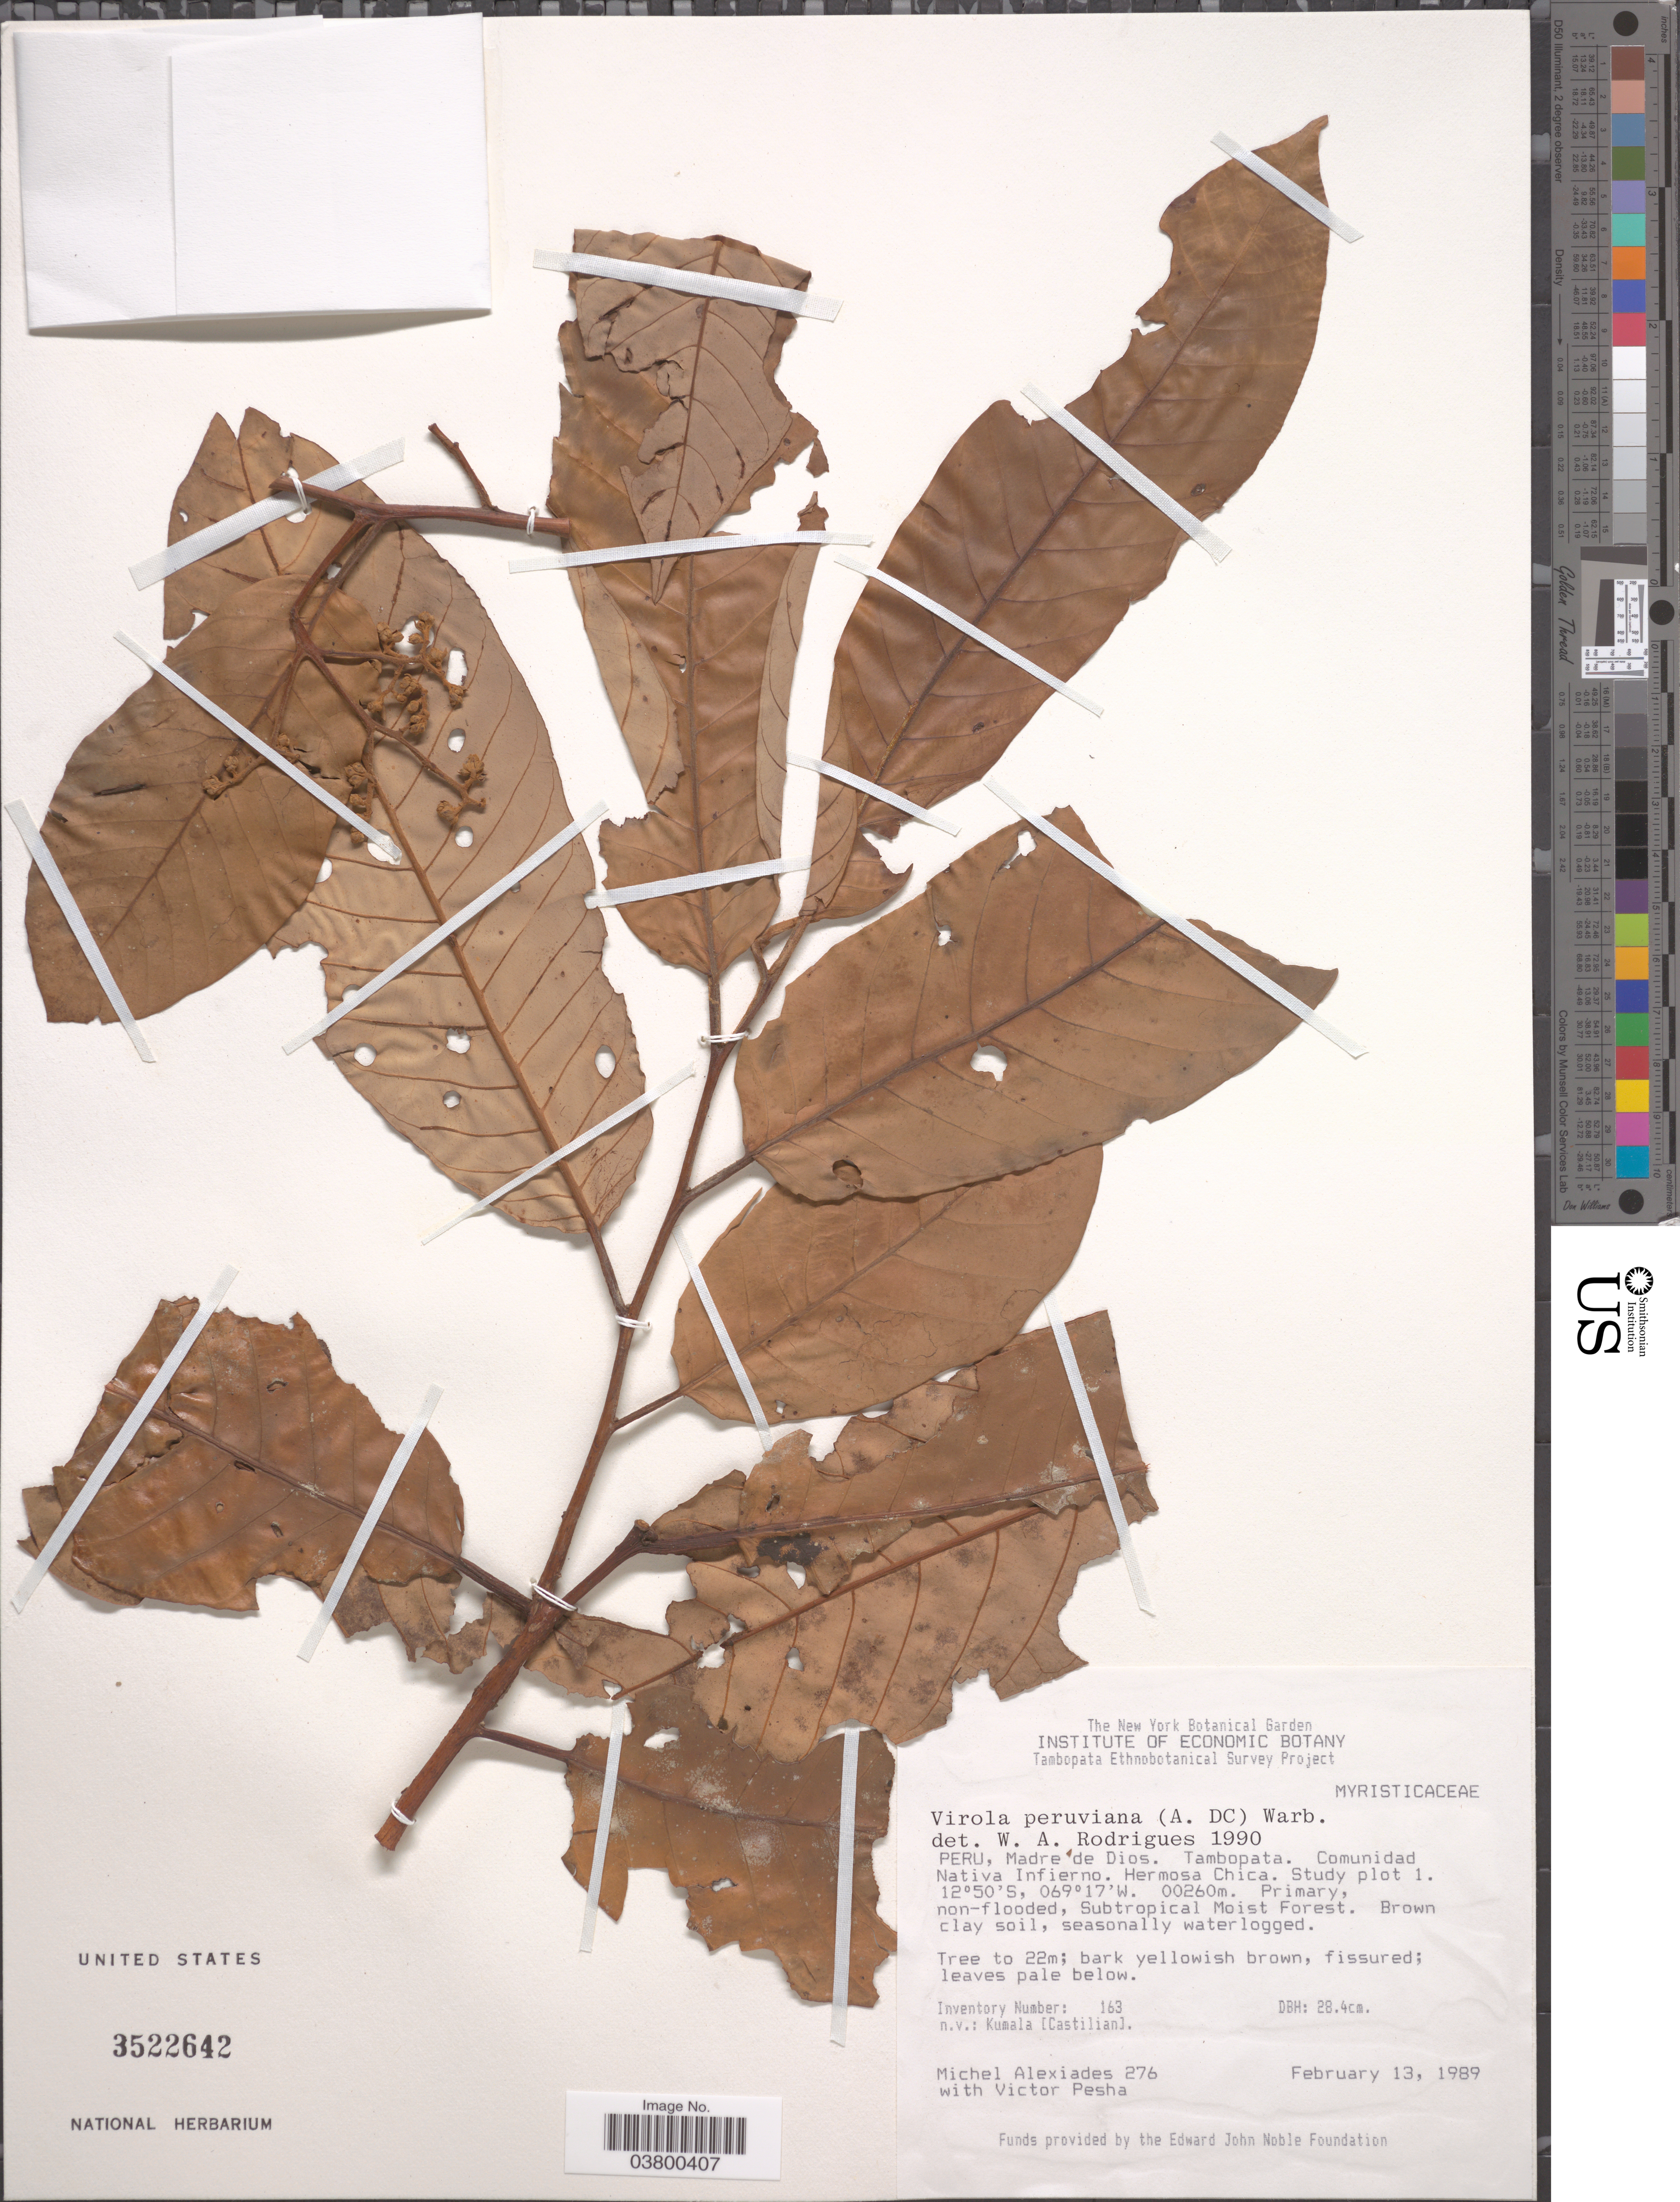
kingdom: Plantae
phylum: Tracheophyta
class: Magnoliopsida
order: Magnoliales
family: Myristicaceae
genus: Virola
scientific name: Virola peruviana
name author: (A. DC.) Warb.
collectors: M. Alexiades & V. Pesha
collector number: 276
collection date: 1989-02-13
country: Peru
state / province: Madre de Dios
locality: Tambopata. Comunidad Nativa Infierno. Hermosa Chica. Study plot 1.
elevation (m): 260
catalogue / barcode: US 3522642